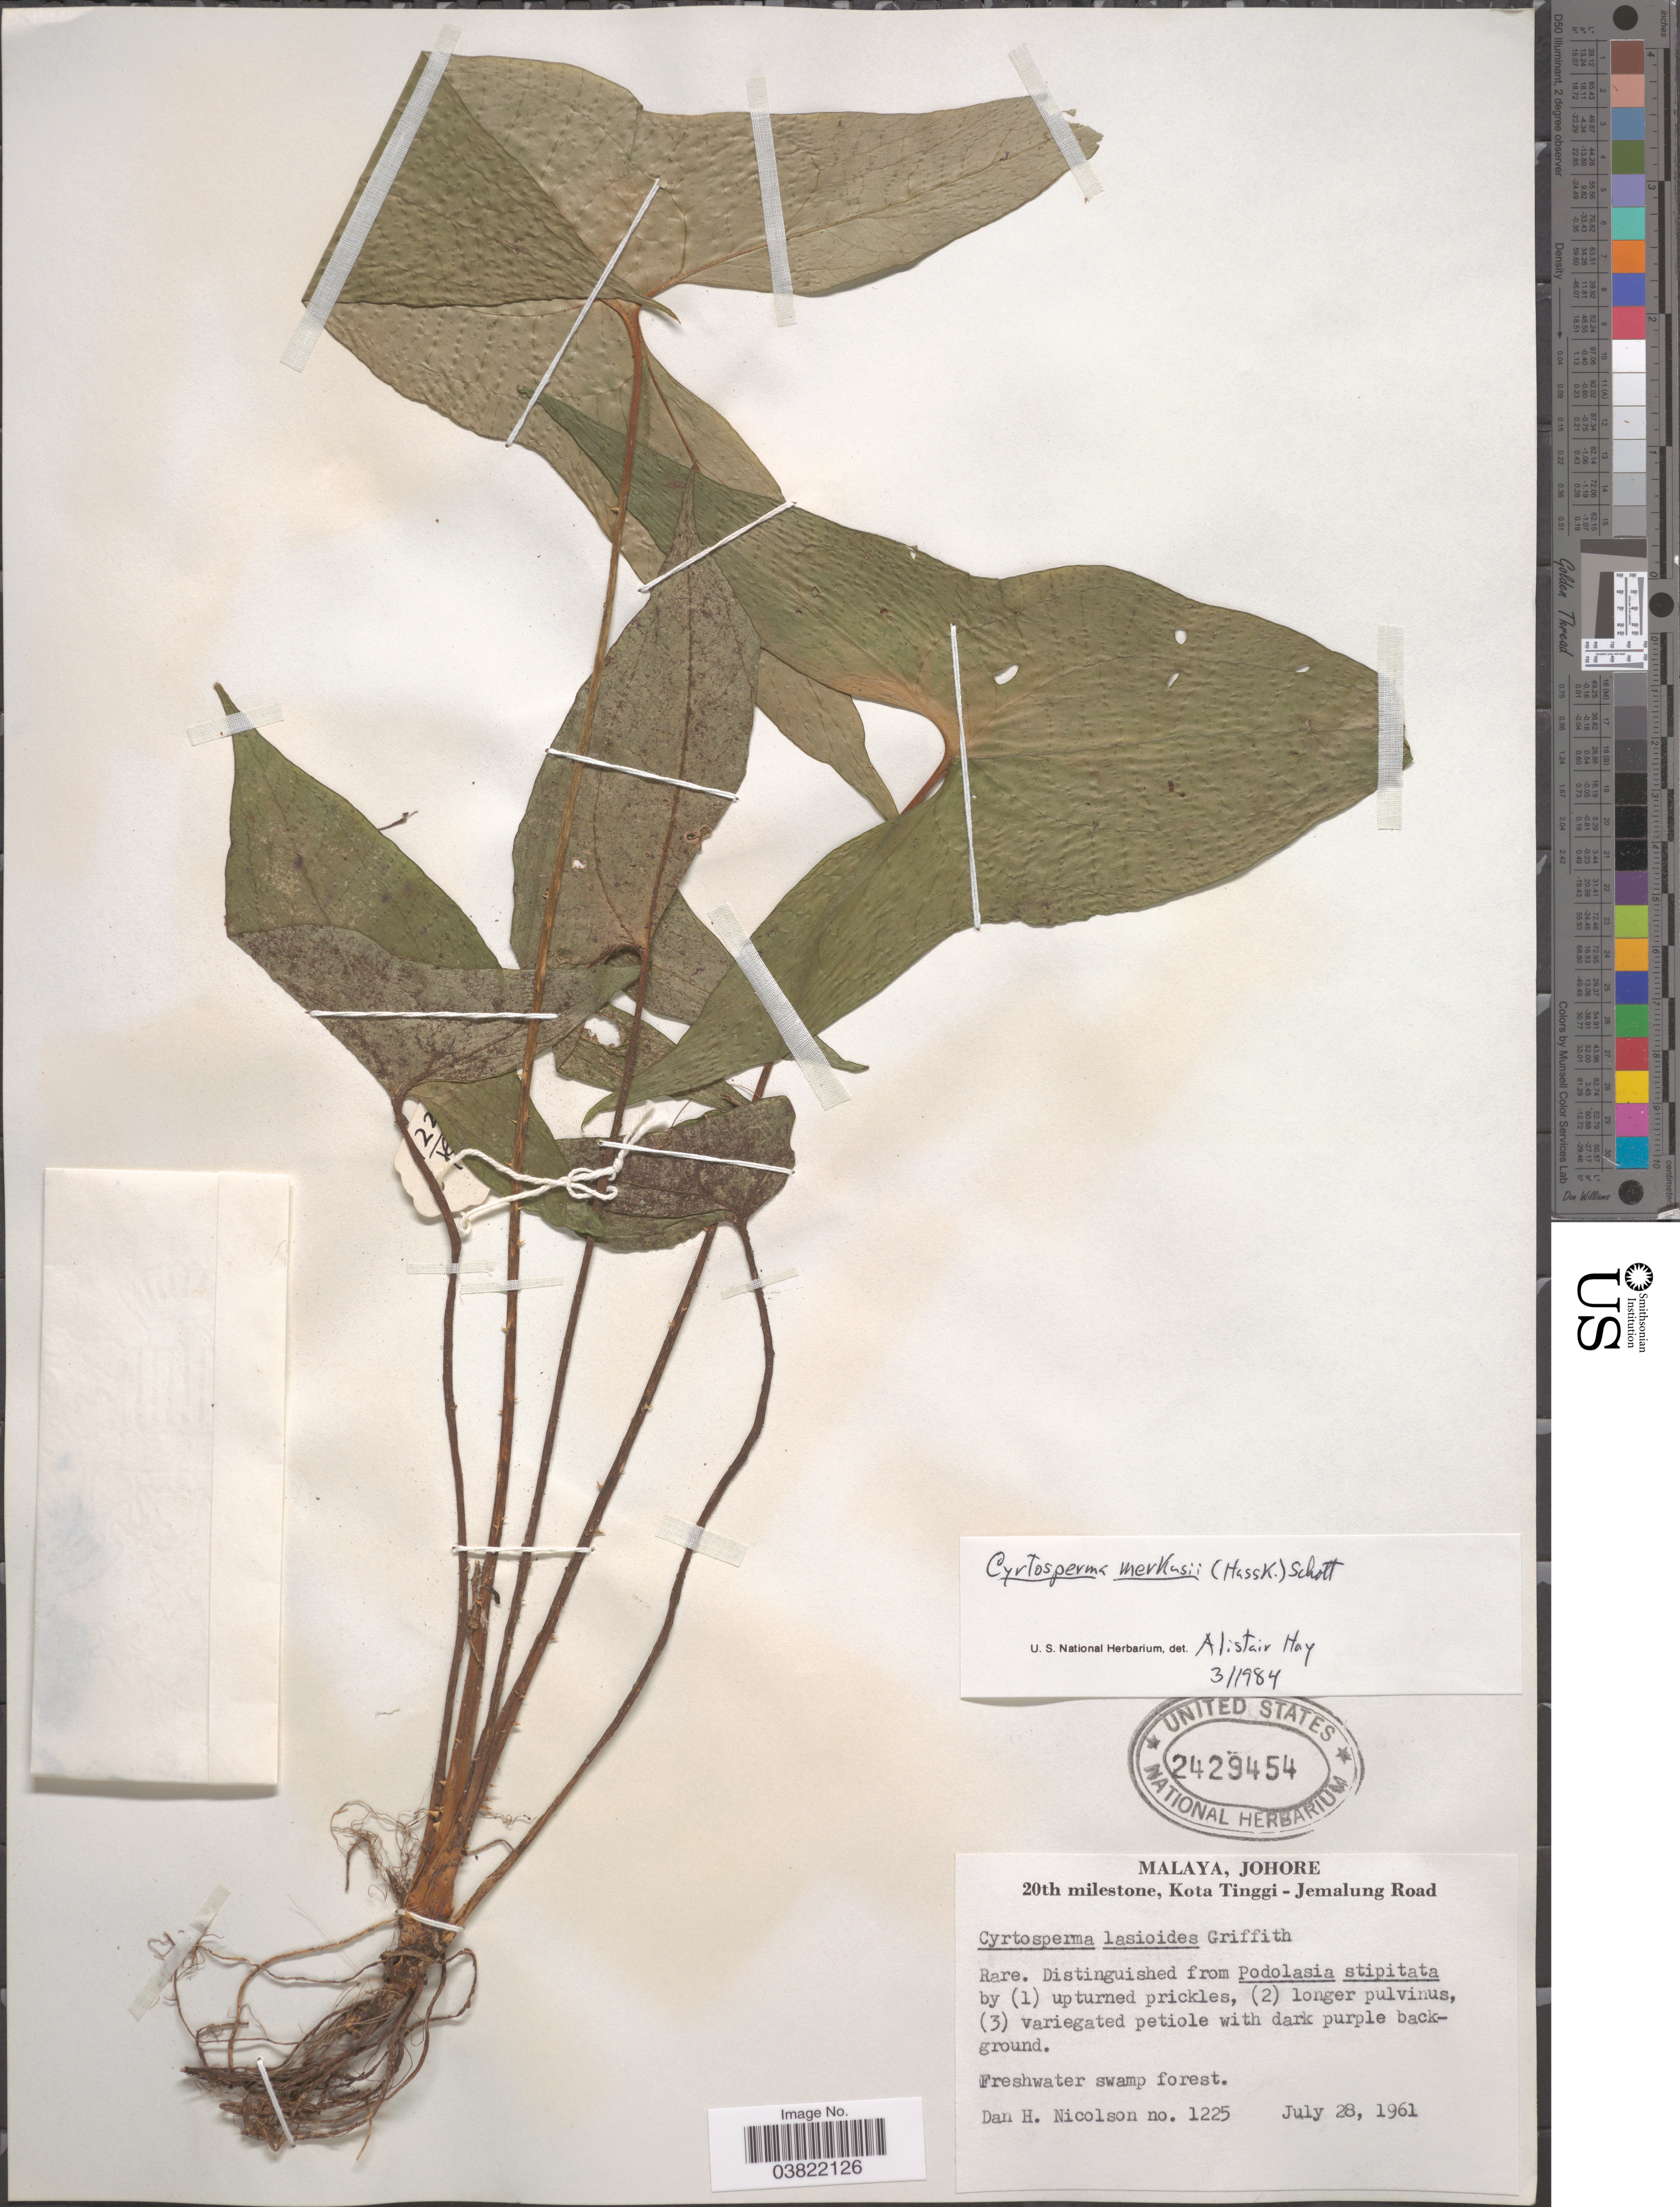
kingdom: Plantae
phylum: Tracheophyta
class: Liliopsida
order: Alismatales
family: Araceae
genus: Cyrtosperma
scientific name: Cyrtosperma merkusii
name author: (Hassk.) Schott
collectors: D. H. Nicolson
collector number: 1225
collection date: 1961-07-28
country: Malaysia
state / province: Johor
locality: Malaya, Johore. 20th milestone, Kota Tinggi - Jemalung Road.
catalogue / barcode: US 2429454